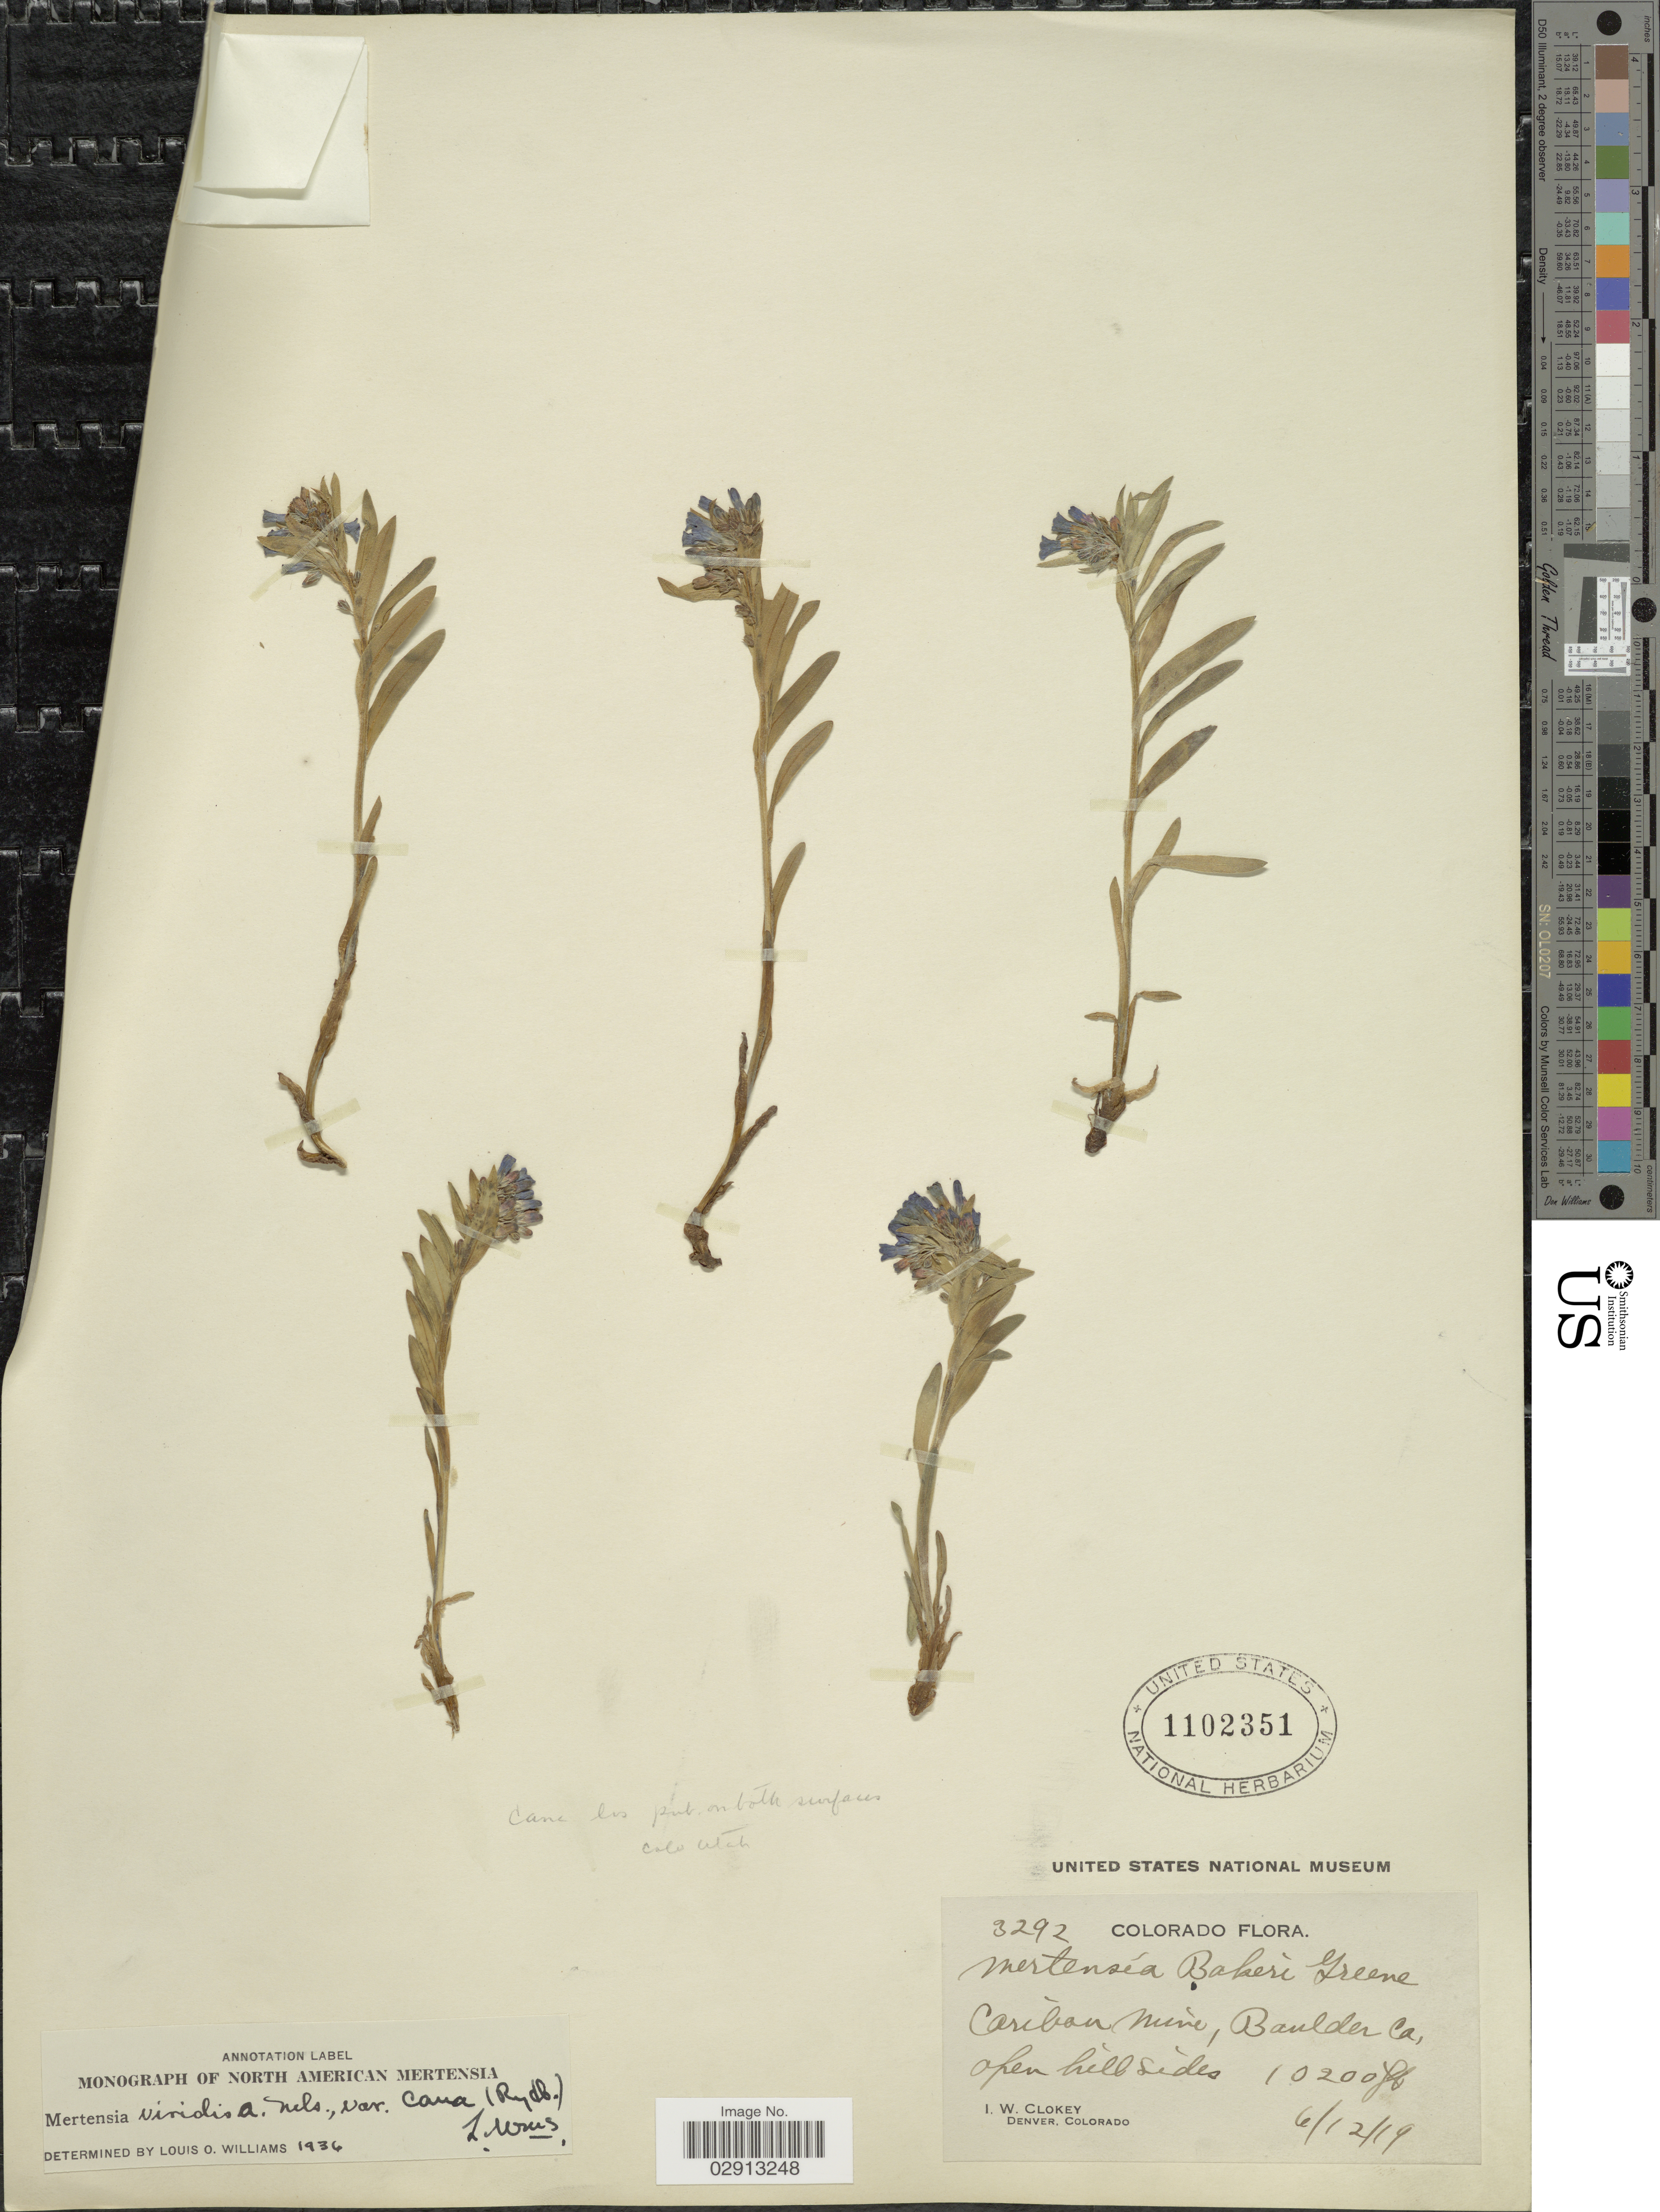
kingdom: Plantae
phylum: Tracheophyta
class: Magnoliopsida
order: Boraginales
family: Boraginaceae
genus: Mertensia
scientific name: Mertensia viridis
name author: (A. Nelson) A. Nelson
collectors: I. W. Clokey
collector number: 3292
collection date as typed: Transcribed d/m/y: 12/6/19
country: United States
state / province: Colorado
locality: Caribou Mine, Boulder Co.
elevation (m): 3109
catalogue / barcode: US 1102351